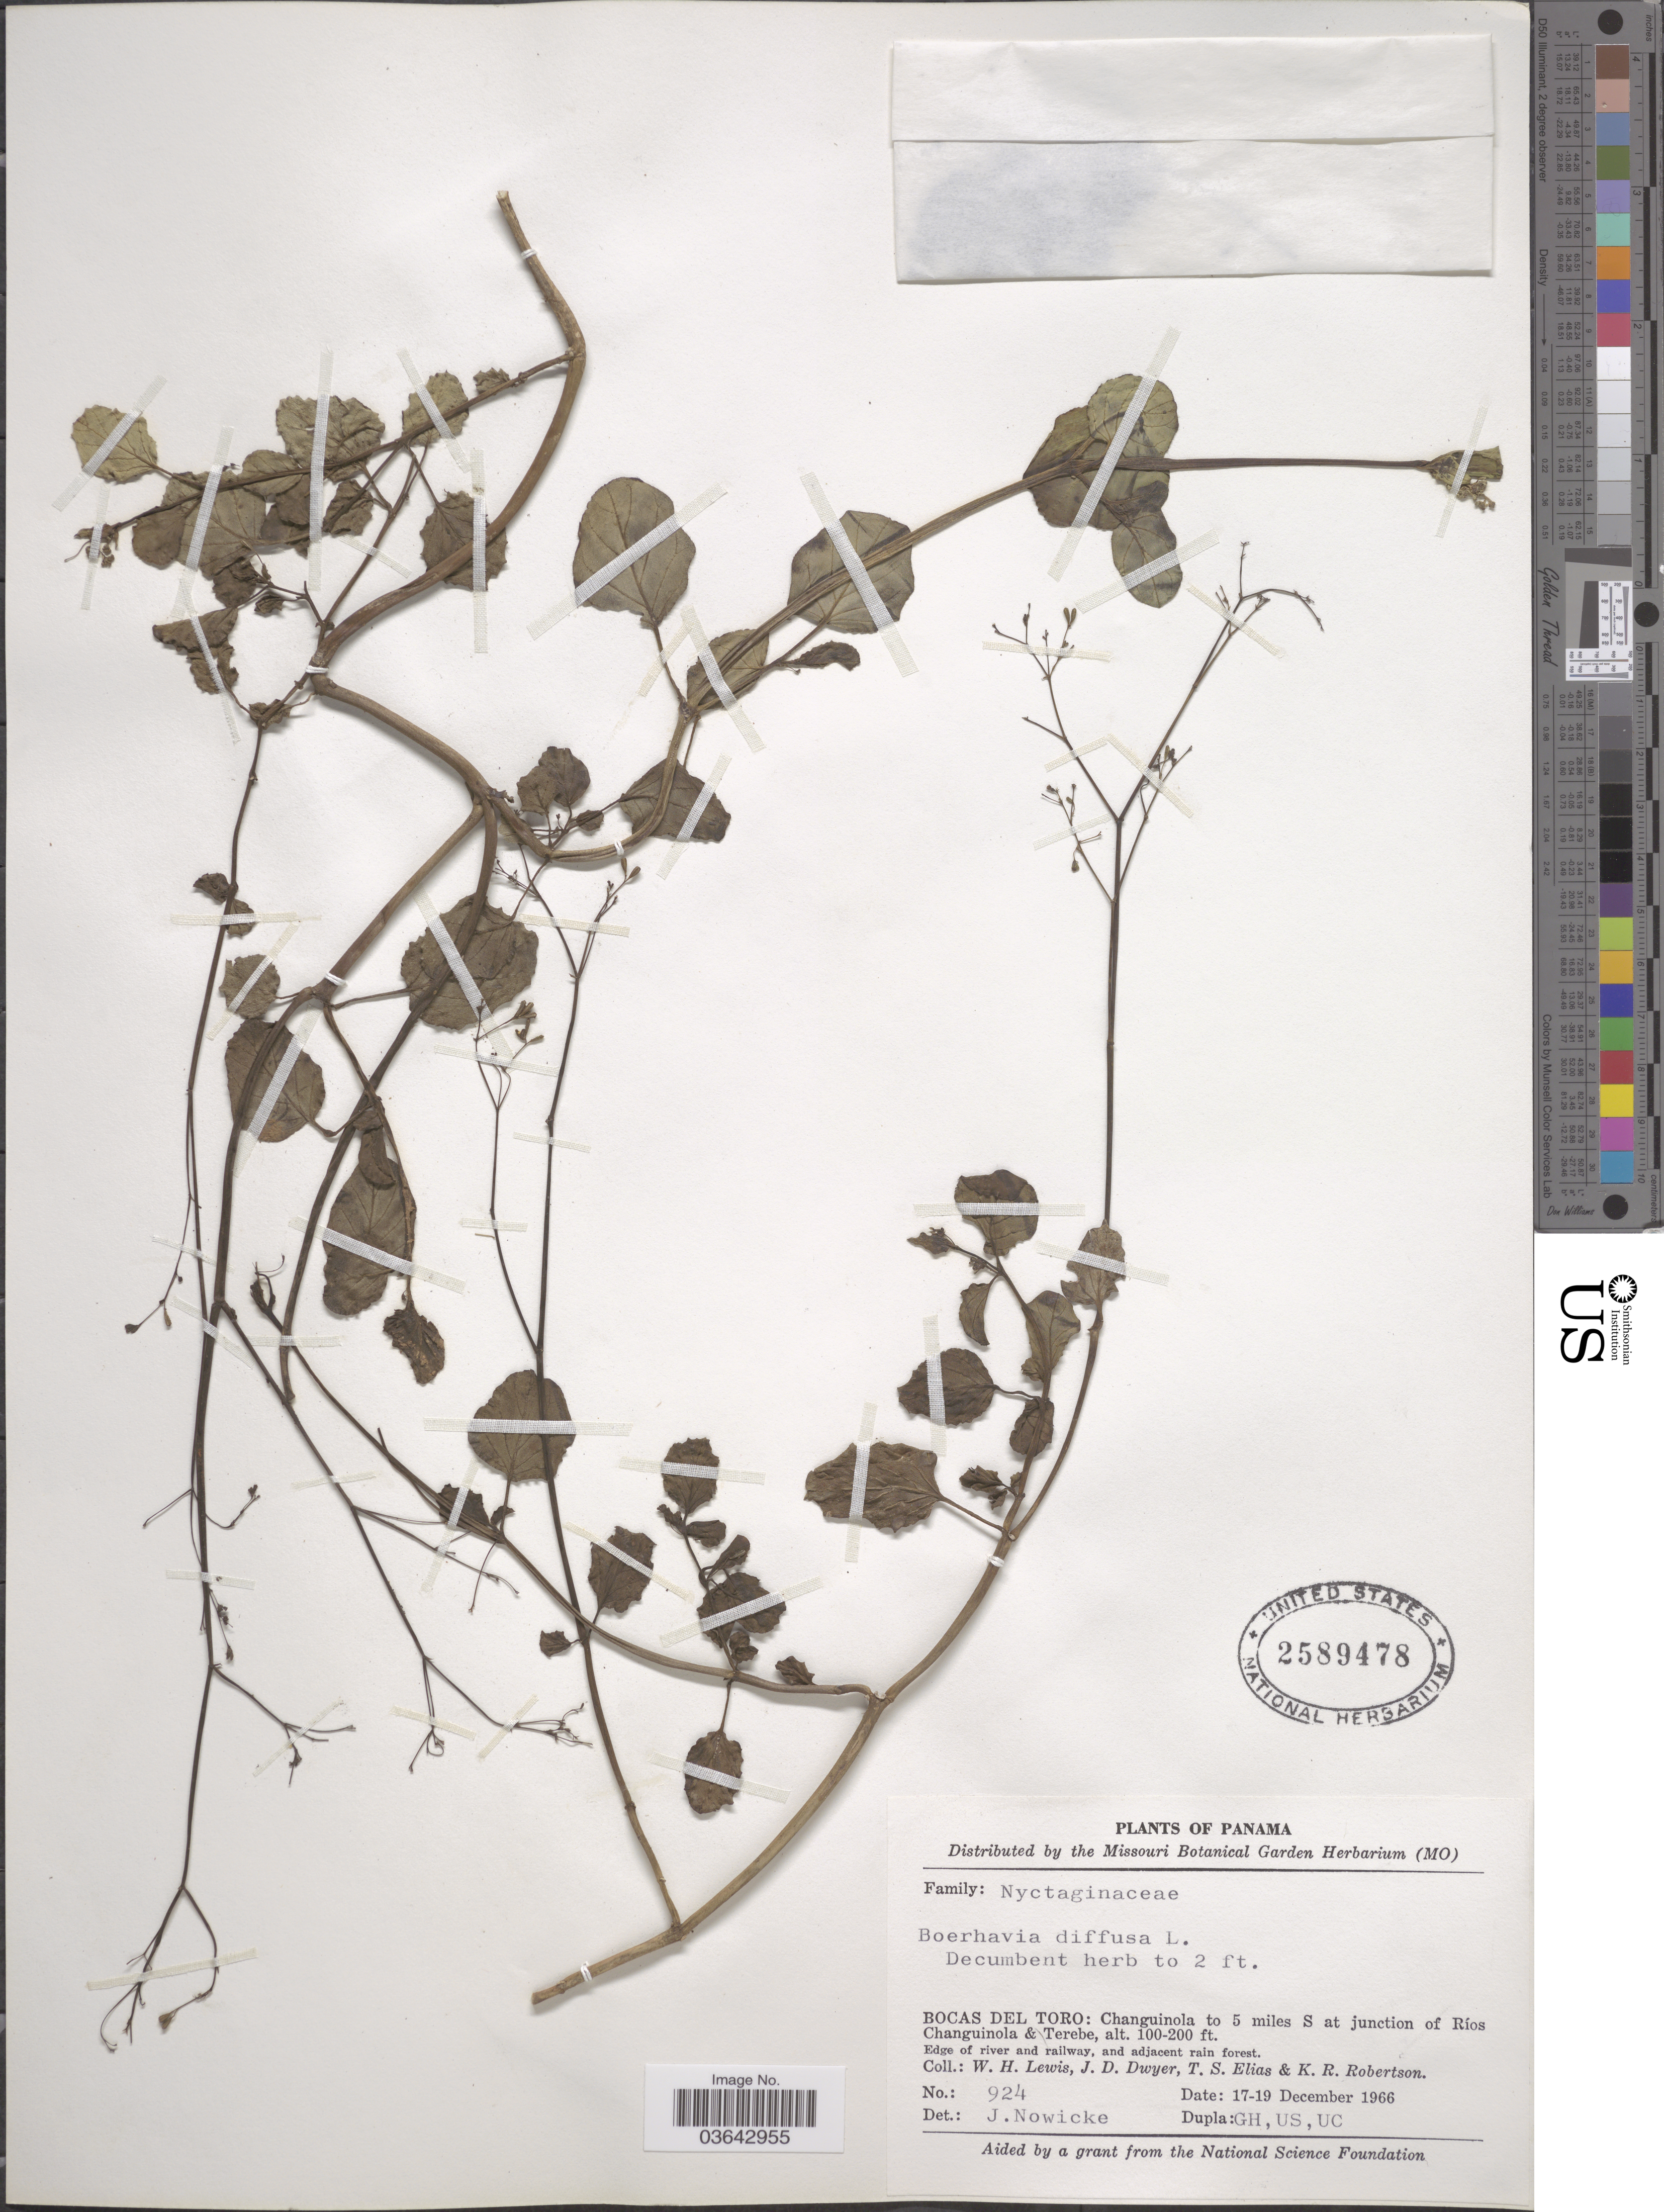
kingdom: Plantae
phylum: Tracheophyta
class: Magnoliopsida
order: Caryophyllales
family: Nyctaginaceae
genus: Boerhavia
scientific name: Boerhavia diffusa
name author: L.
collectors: W. H. Lewis, J. D. Dwyer, T. S. Elias & K. Robertson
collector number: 924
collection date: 1966-12-17/1966-12-19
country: Panama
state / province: Bocas del Toro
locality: Changuinola to 5 miles S at junction of Ríos Changuinola & Terebe.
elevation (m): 30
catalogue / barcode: US 2589478